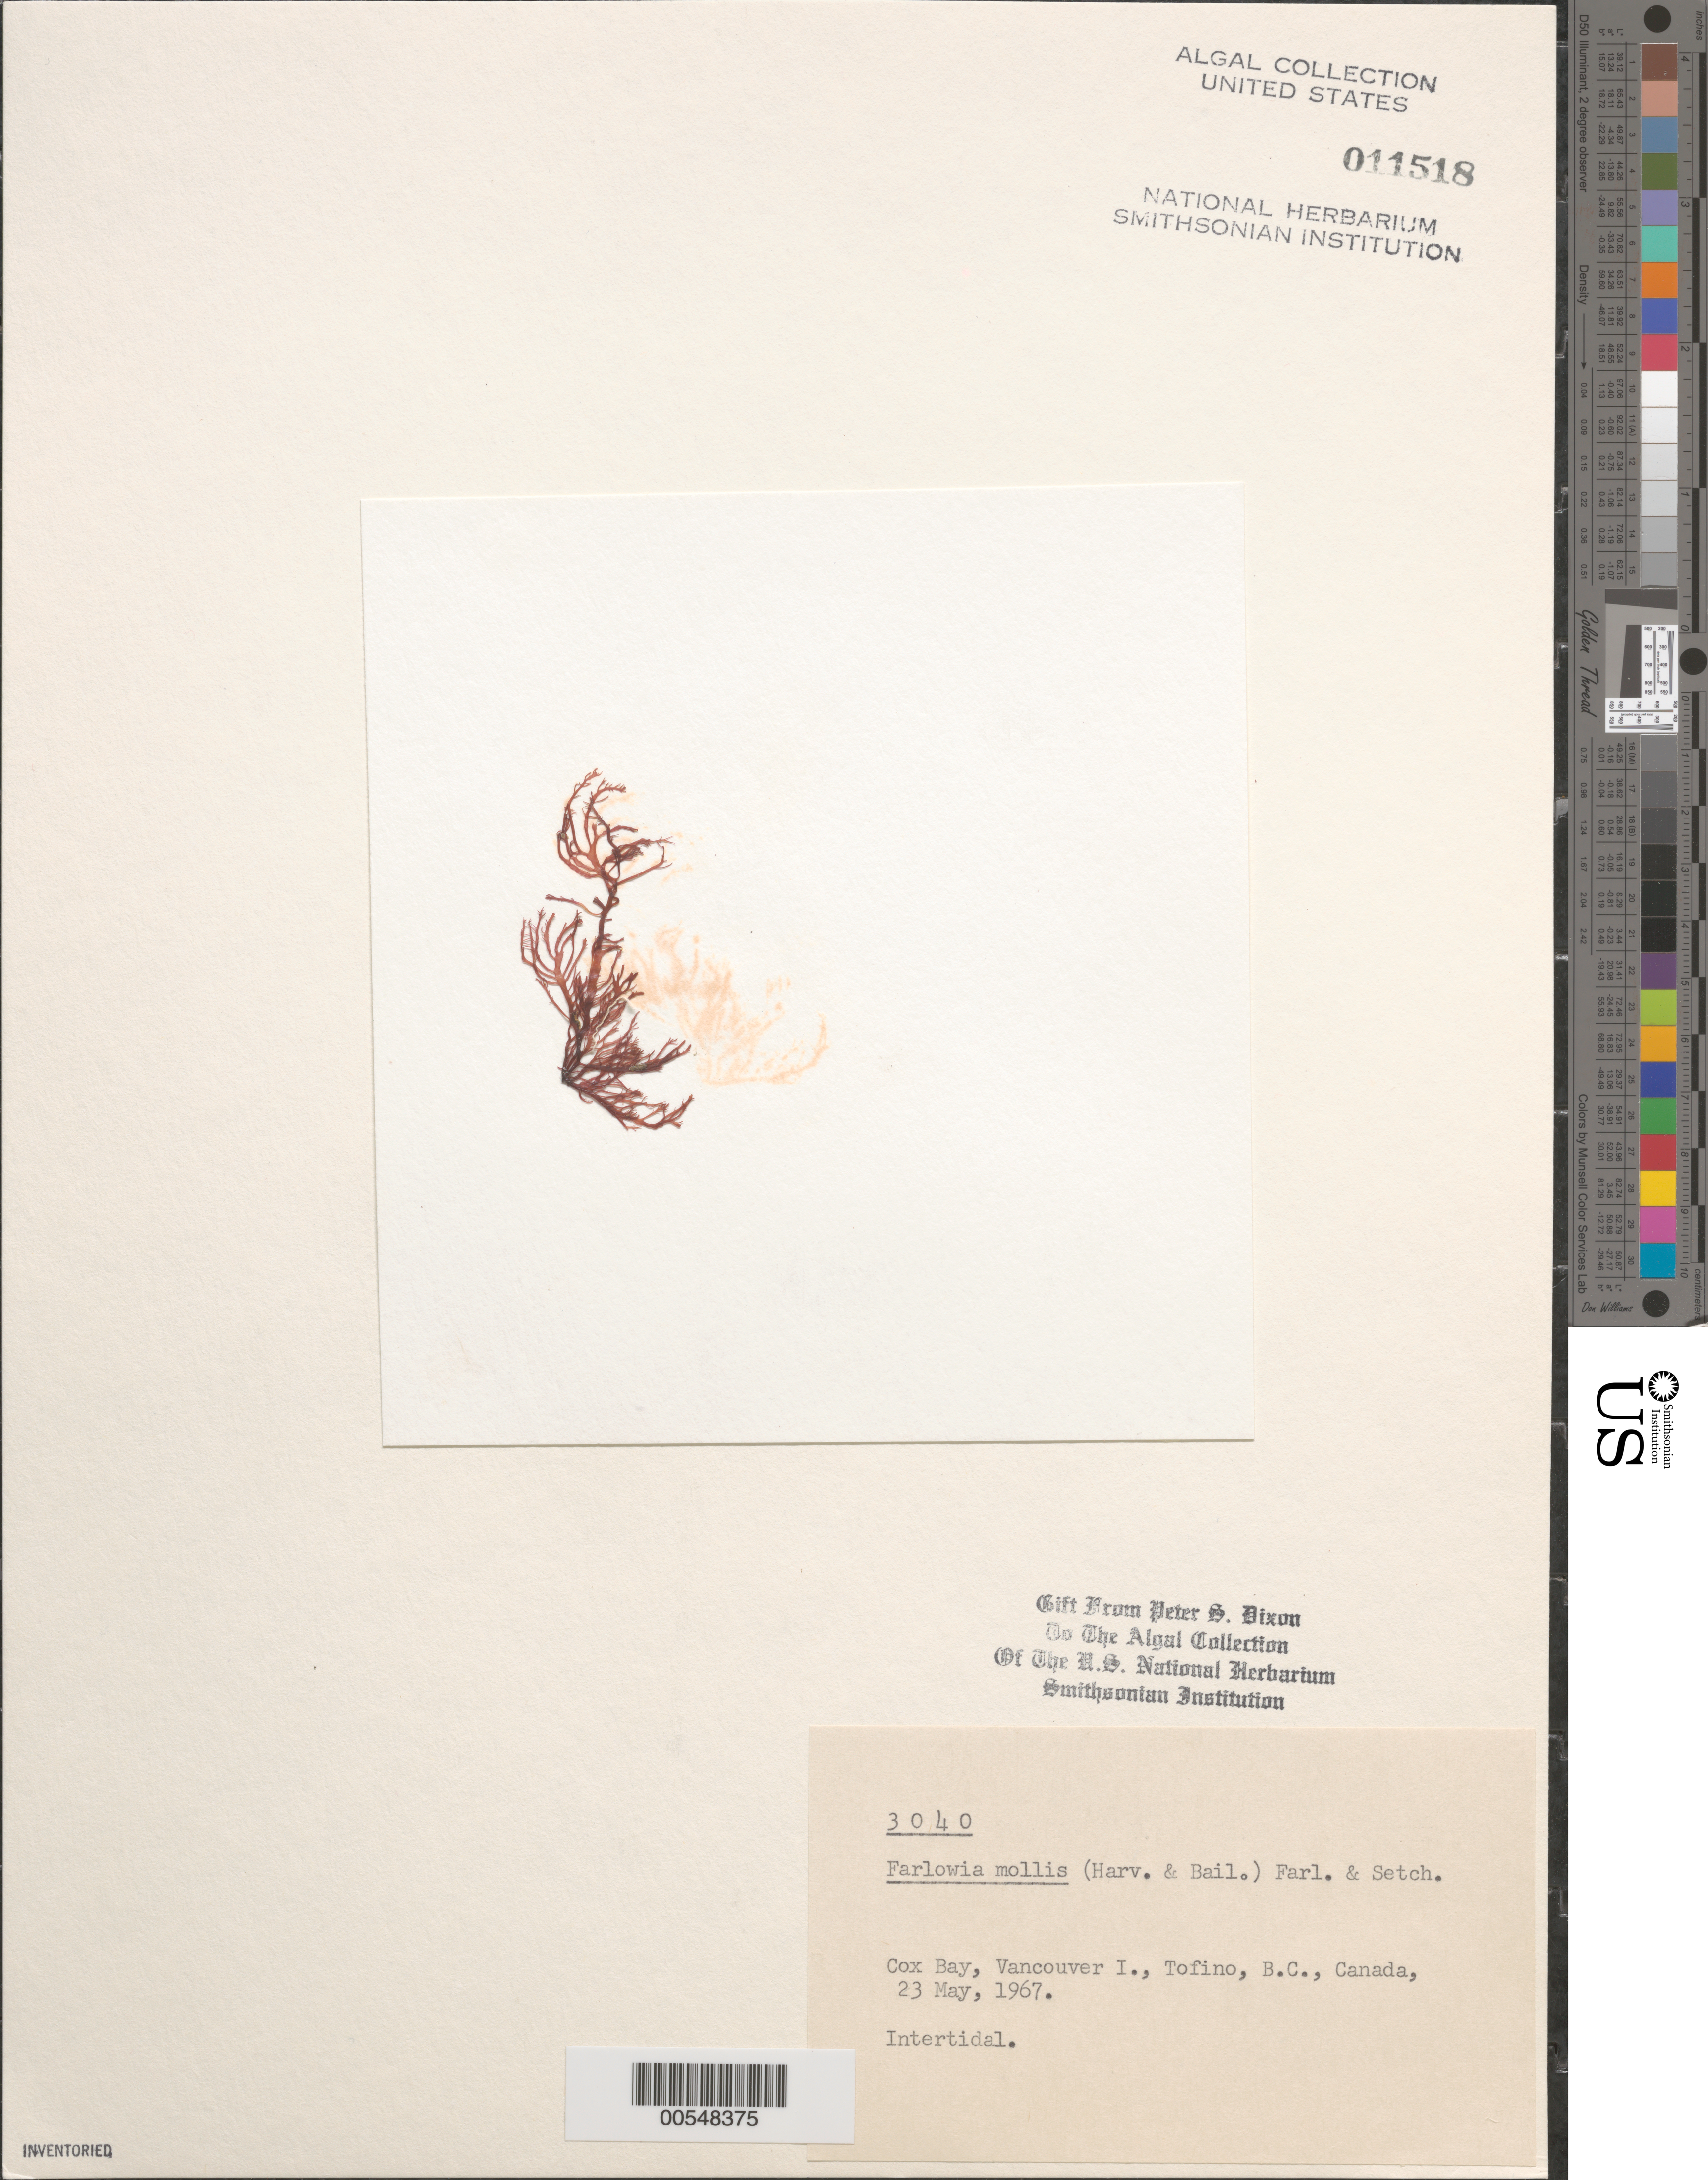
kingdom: Plantae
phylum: Rhodophyta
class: Florideophyceae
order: Gigartinales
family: Dumontiaceae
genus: Farlowia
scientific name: Farlowia mollis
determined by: Dixon, P. S.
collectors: P. S. Dixon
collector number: PSD 3040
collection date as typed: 23 May 1967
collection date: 1967-05-23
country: Canada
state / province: British Columbia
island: Vancouver Island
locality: Cox Bay, Tofino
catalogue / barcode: US 11518